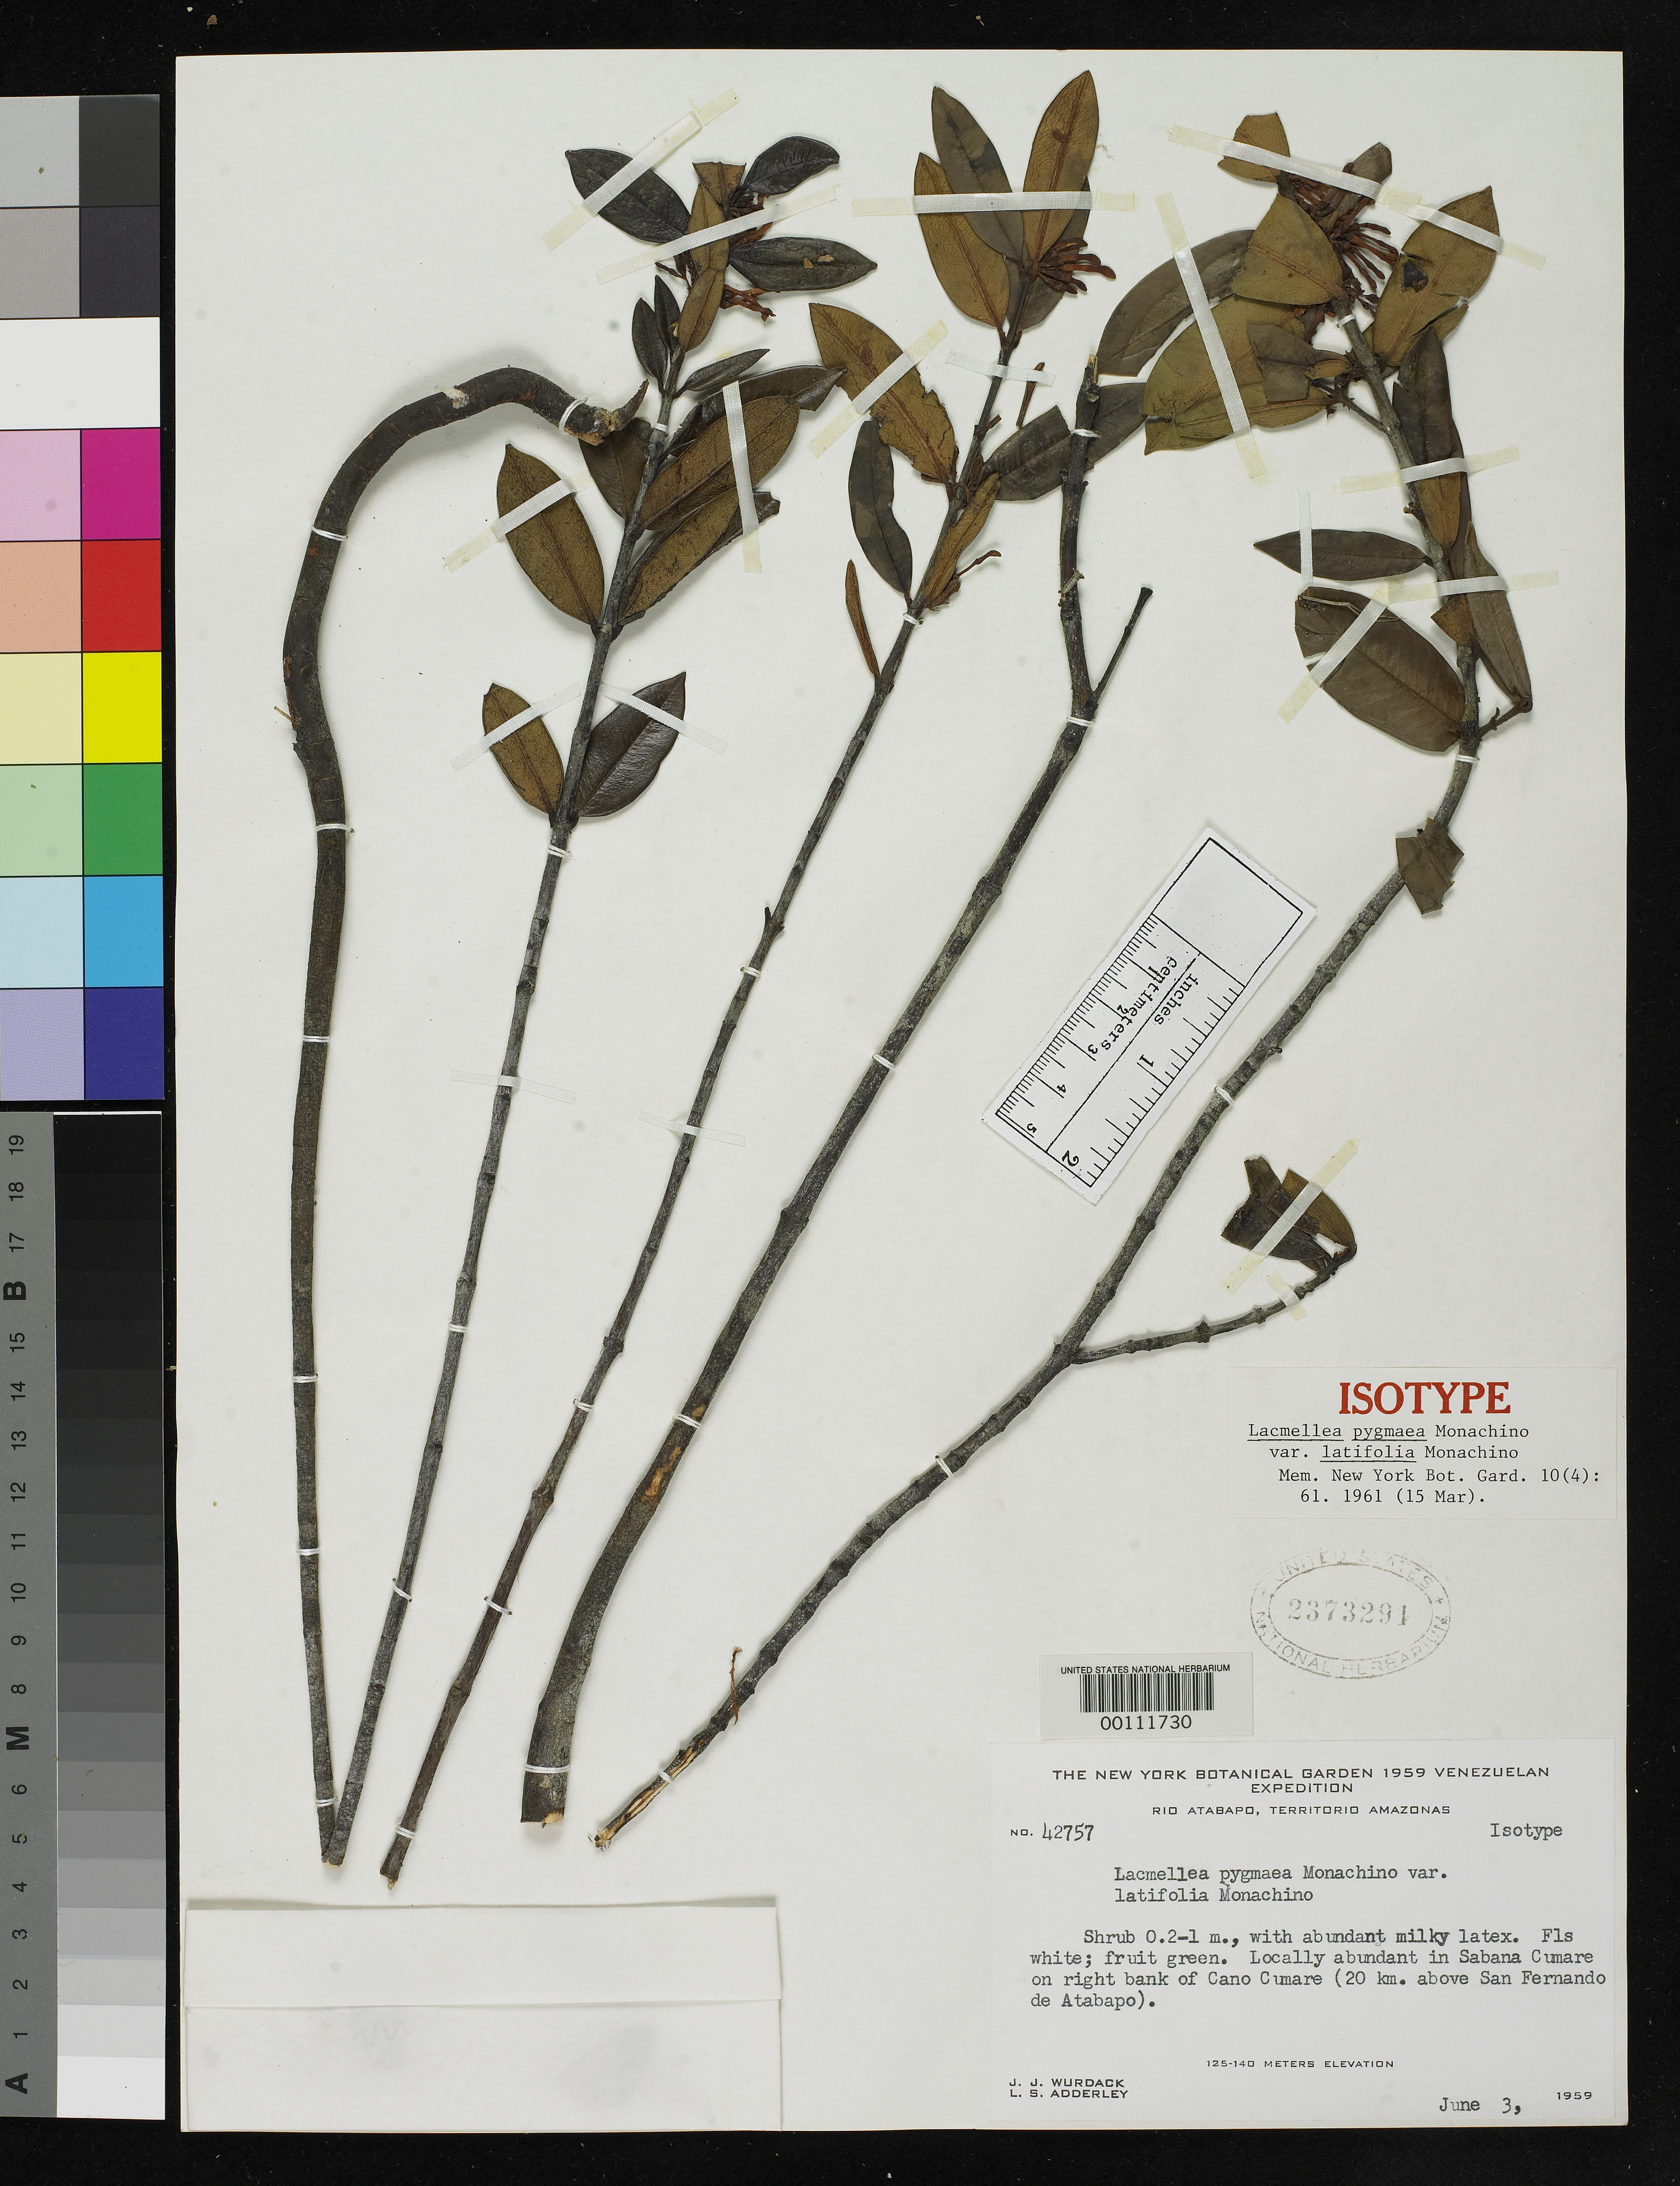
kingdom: Plantae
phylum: Tracheophyta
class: Magnoliopsida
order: Gentianales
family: Apocynaceae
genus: Lacmellea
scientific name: Lacmellea pygmaea var. latifolia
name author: Monach.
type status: Isotype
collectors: J. J. Wurdack & L. S. Adderley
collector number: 42757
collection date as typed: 03 Jun 1959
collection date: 1959-06-03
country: Venezuela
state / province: Amazonas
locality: Saba Nacumare on right bank of Cano Cumare, 20 km above San Fernando de Atabapo.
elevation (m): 125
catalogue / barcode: US 2373291